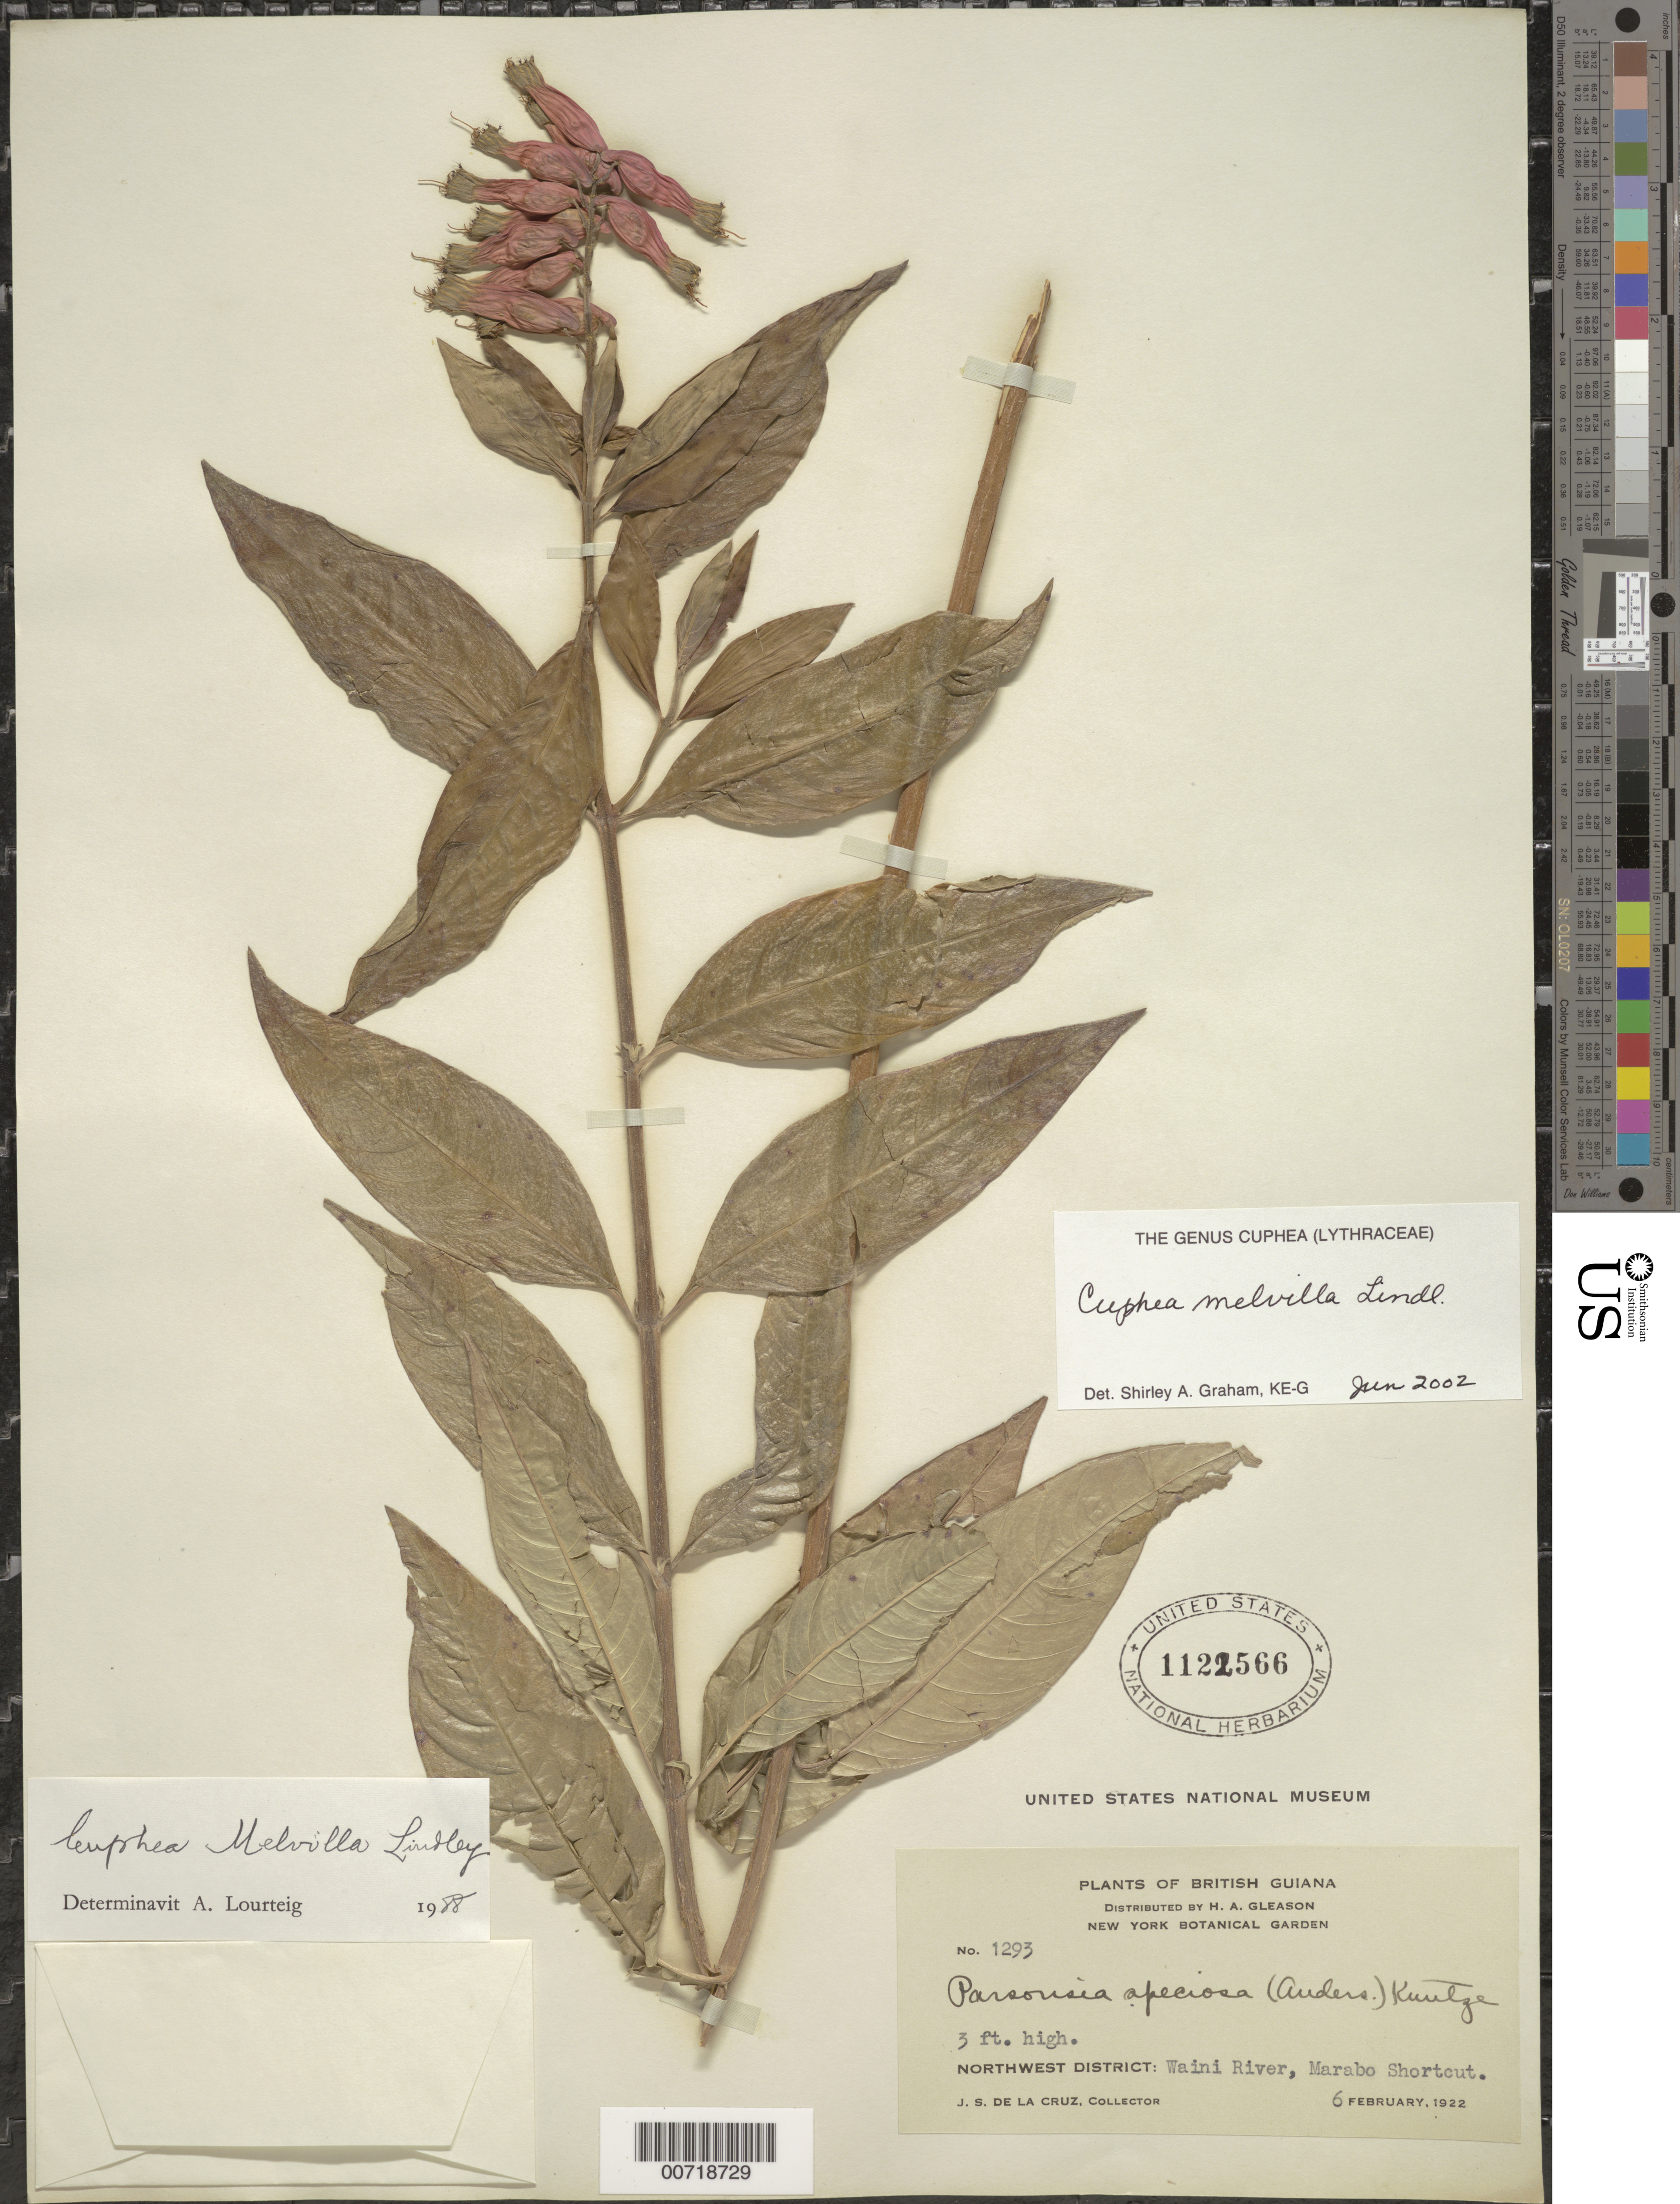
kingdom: Plantae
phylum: Tracheophyta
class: Magnoliopsida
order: Myrtales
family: Lythraceae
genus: Cuphea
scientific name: Cuphea melvilla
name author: Lindl.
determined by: Graham, Shirley Ann Tousch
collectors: J. S. de la Cruz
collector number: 1293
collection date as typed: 6-Feb-22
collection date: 1922-02-06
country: Guyana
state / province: Barima-Waini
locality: Waini River, Marabo Shortcut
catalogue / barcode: US 1122566